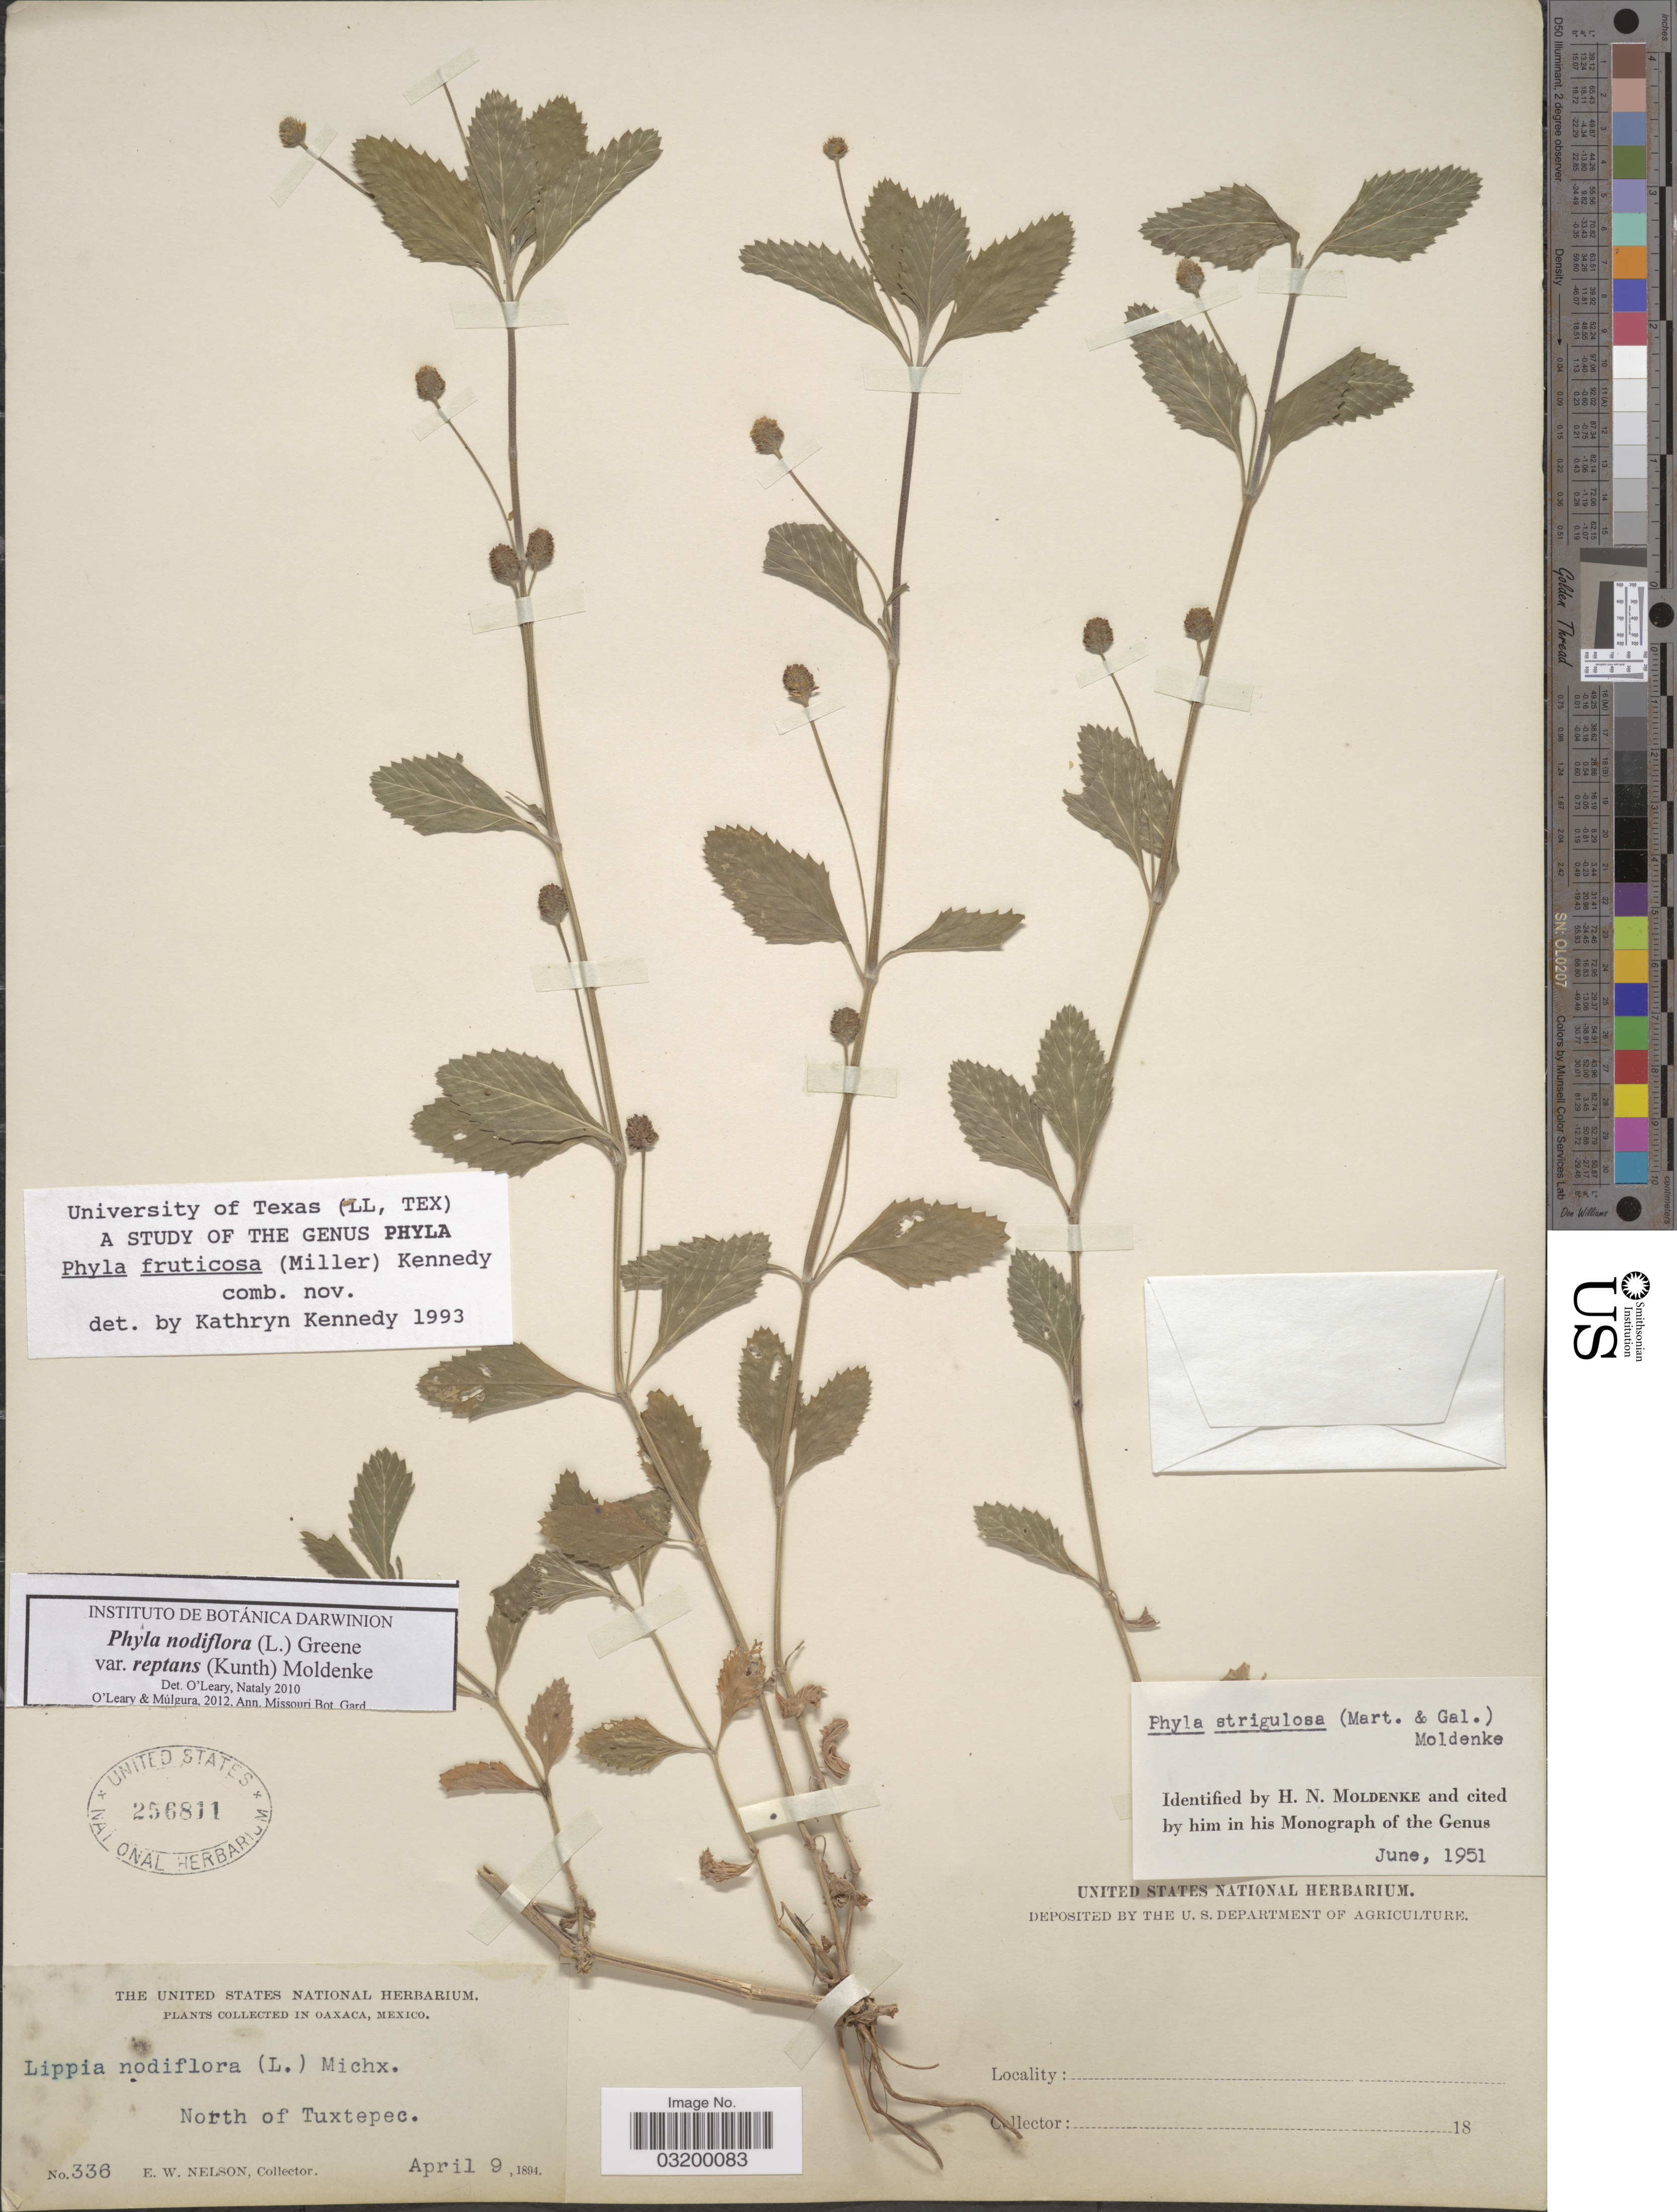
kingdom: Plantae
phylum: Tracheophyta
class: Magnoliopsida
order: Lamiales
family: Verbenaceae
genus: Phyla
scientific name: Phyla nodiflora var. reptans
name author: (Kunth) Moldenke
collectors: E. W. Nelson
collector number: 336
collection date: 1894-04-09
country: Mexico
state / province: Oaxaca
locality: North of Tuxtepec.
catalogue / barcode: US 256811